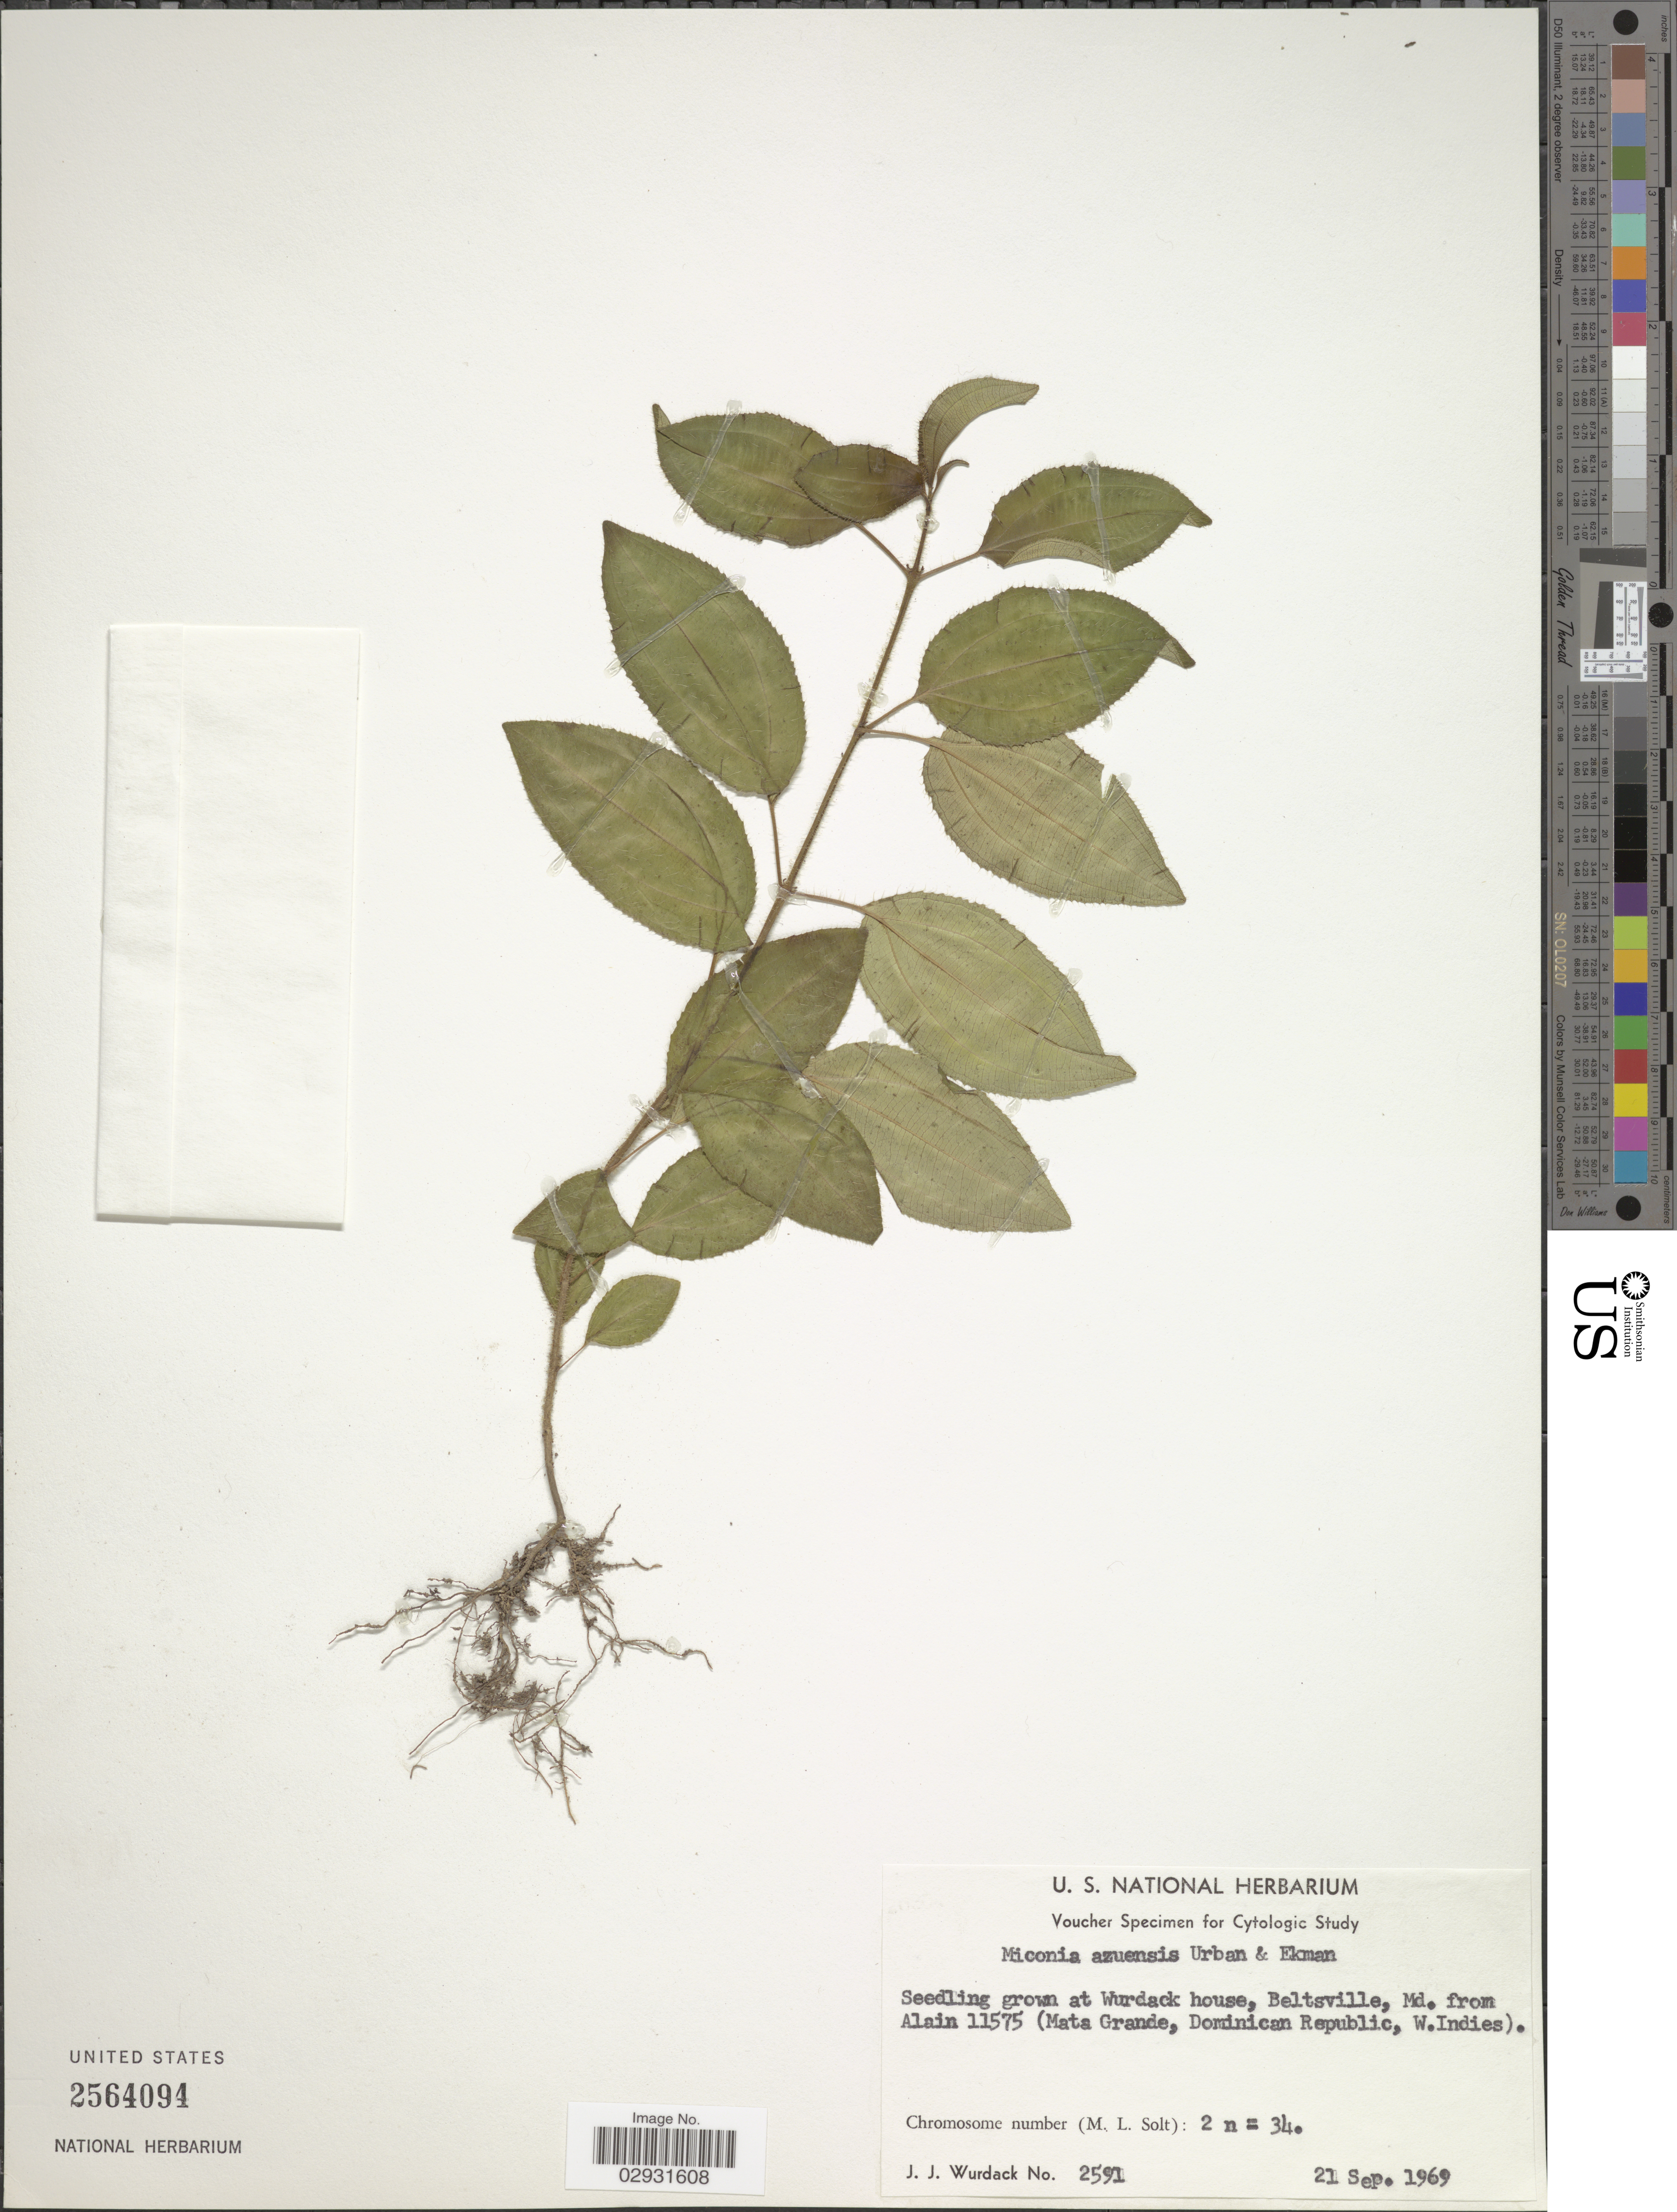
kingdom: Plantae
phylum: Tracheophyta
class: Magnoliopsida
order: Myrtales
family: Melastomataceae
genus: Miconia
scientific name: Miconia azuensis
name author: Urb. & Ekman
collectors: J. J. Wurdack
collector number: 2591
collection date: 1969-09-21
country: United States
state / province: Maryland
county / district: Prince George's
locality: Seedling grown at Wurdack house, Beltsville.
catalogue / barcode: US 2564094